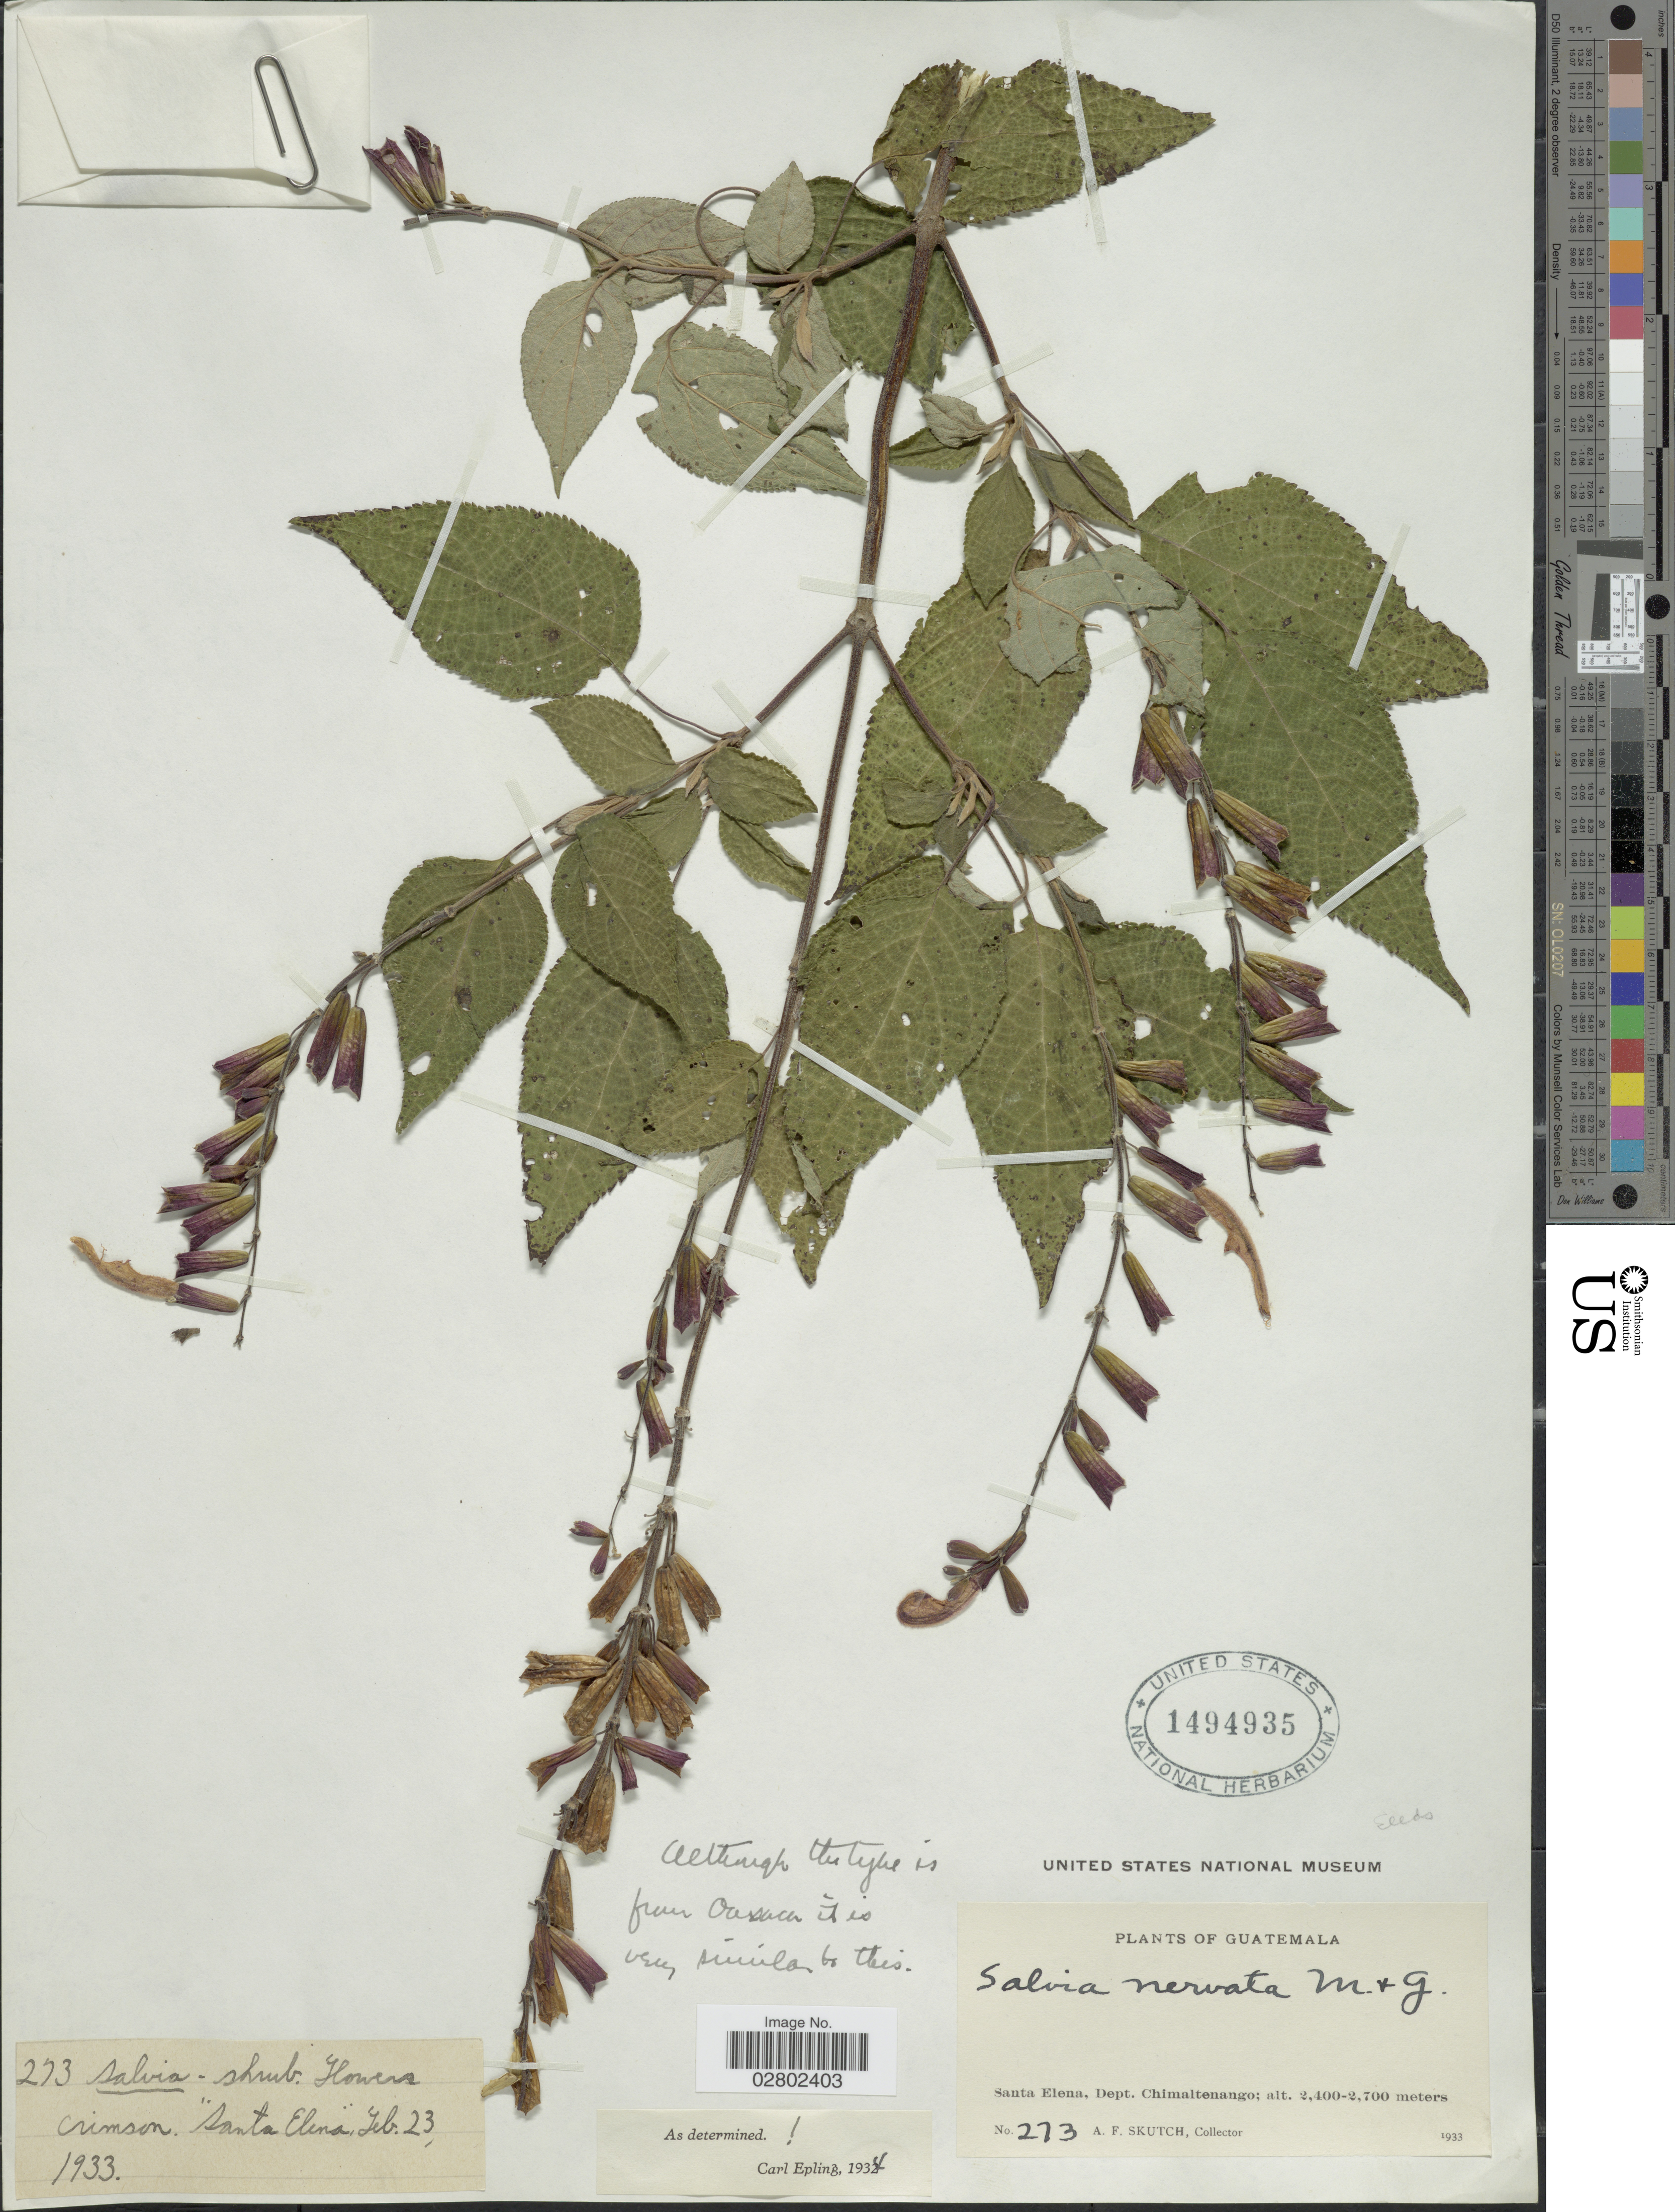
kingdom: Plantae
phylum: Tracheophyta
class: Magnoliopsida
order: Lamiales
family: Lamiaceae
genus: Salvia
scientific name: Salvia nervata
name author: M. Martens & Galeotti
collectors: A. F. Skutch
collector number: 273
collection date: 1933-02-23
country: Guatemala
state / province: Chimaltenango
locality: Santa Elena, Dept. Chimaltenango.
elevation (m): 2400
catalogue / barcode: US 1494935